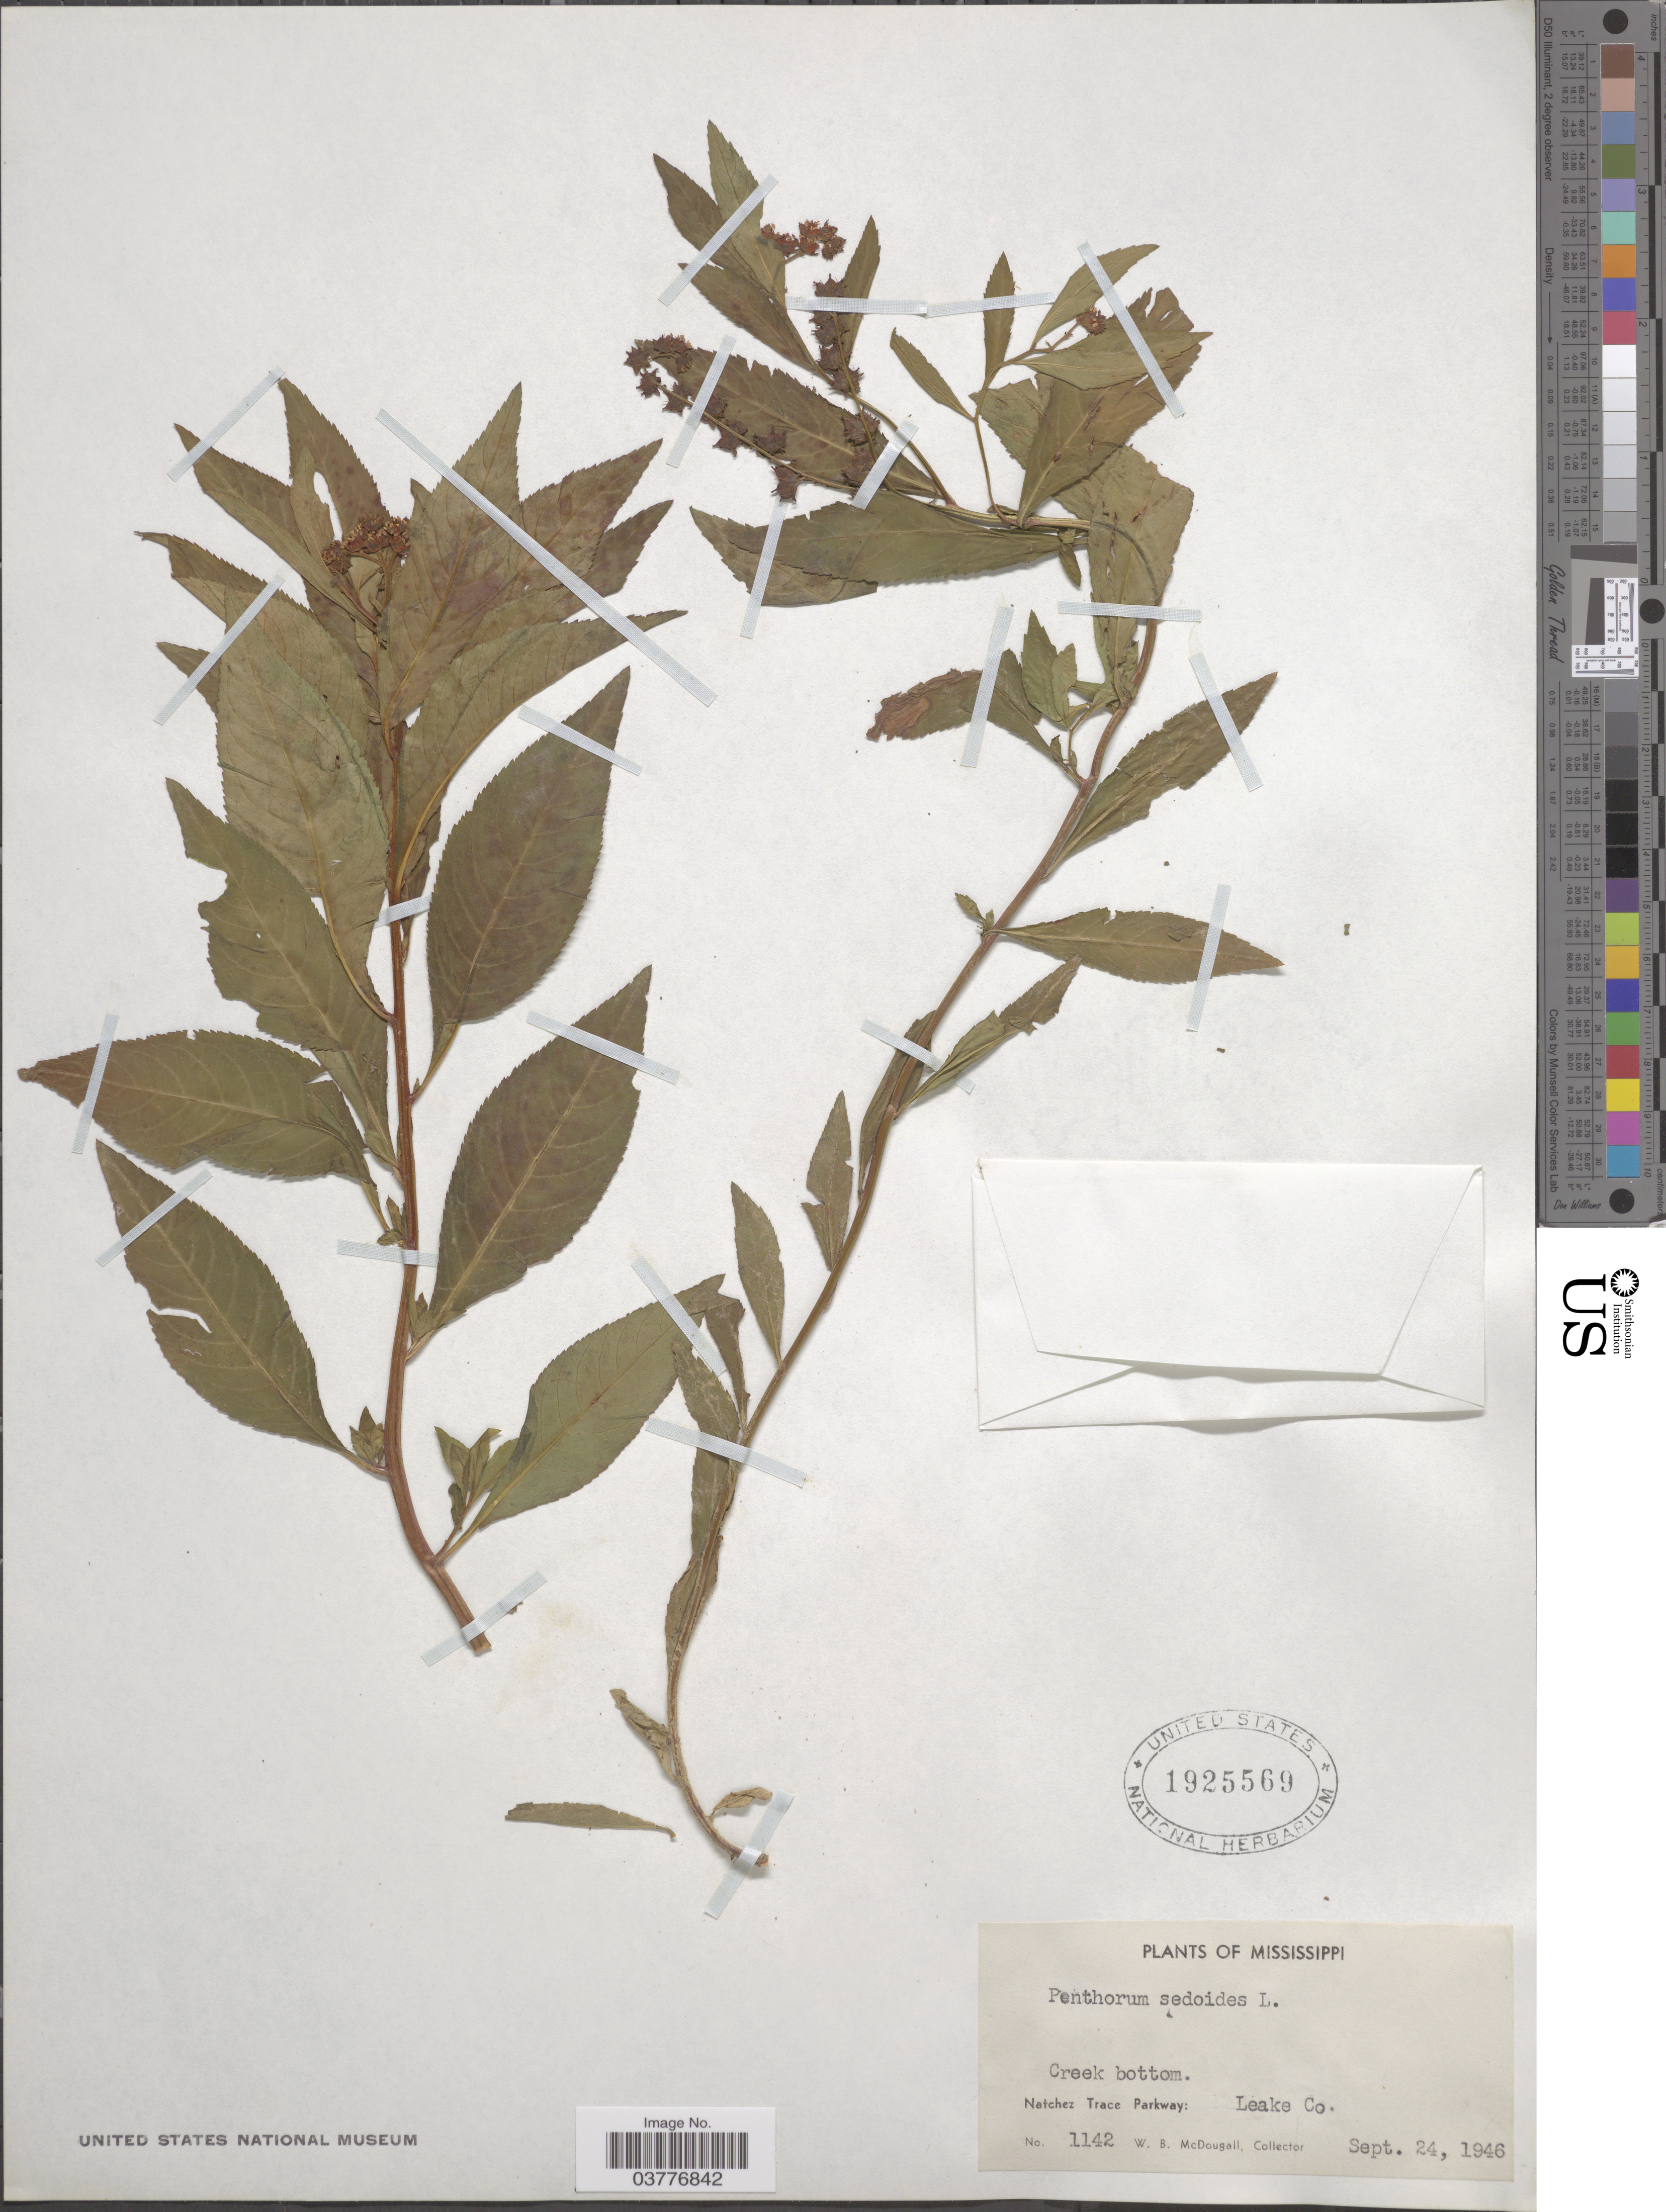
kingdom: Plantae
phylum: Tracheophyta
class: Magnoliopsida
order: Saxifragales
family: Penthoraceae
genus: Penthorum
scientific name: Penthorum sedoides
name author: L.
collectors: W. B. McDougall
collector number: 1142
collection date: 1946-09-24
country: United States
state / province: Mississippi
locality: Creek bottom. Natchez Trace Parkway: Leake Co.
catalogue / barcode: US 1925569